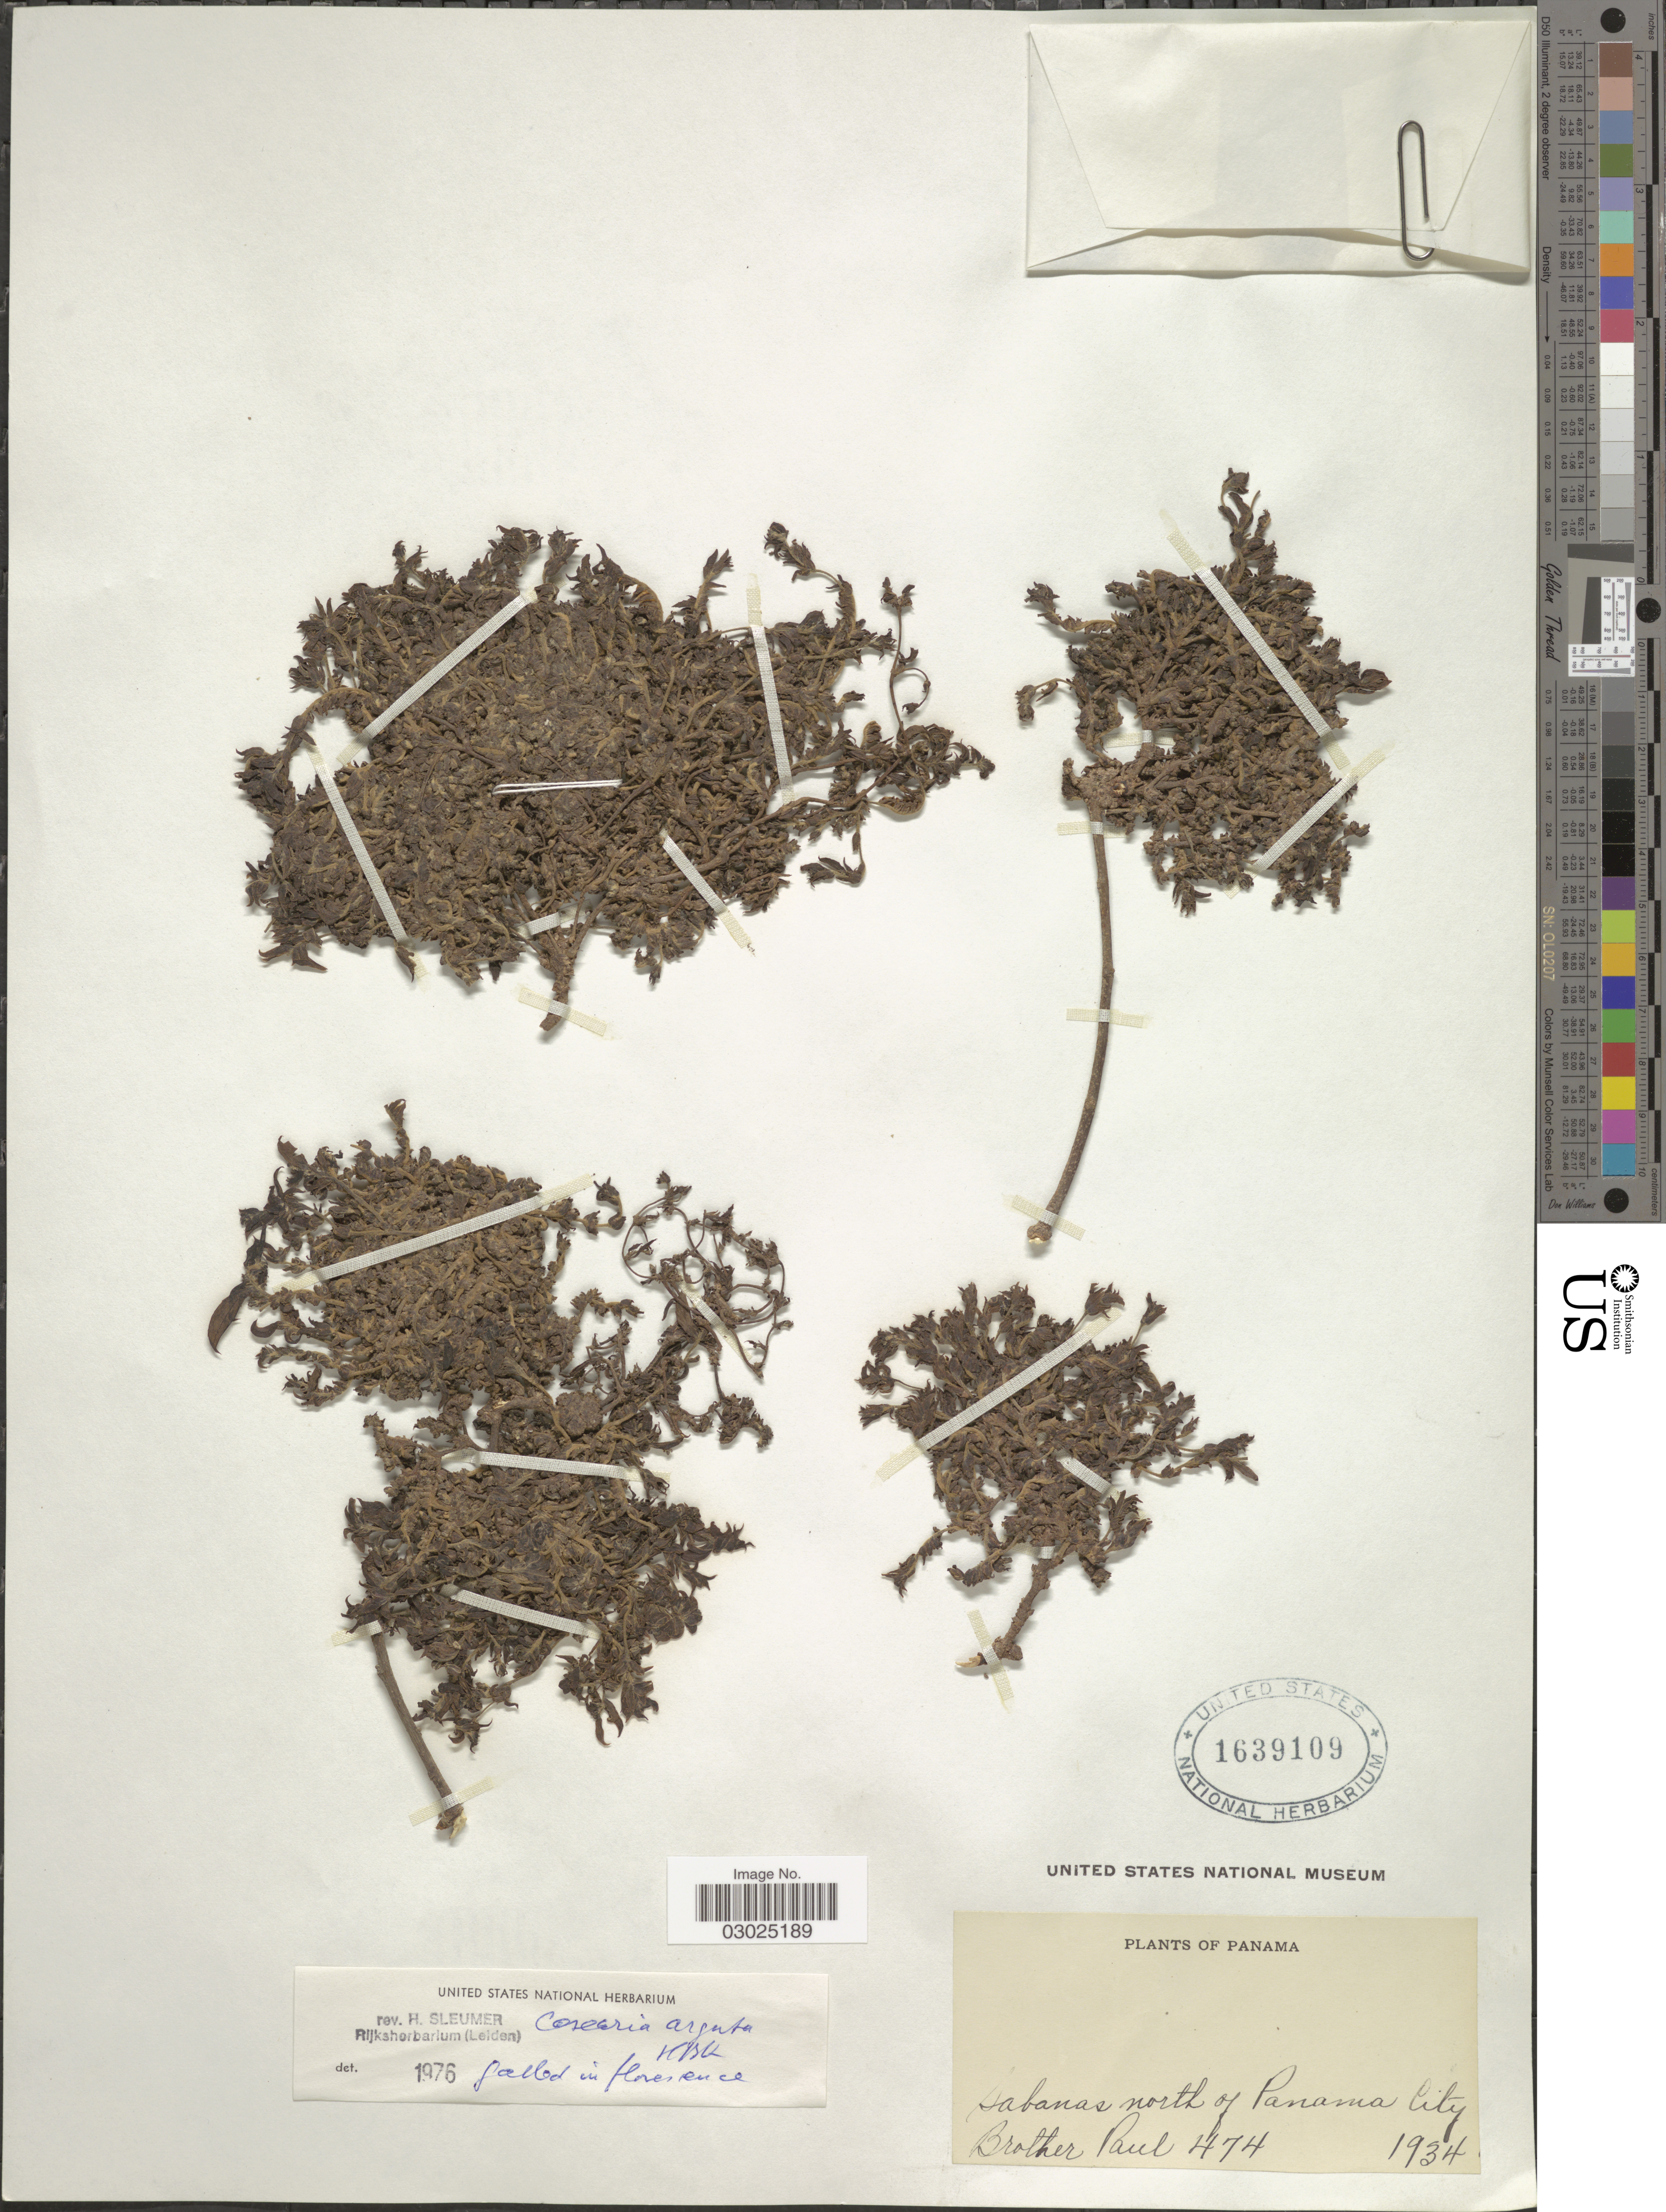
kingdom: Plantae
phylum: Tracheophyta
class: Magnoliopsida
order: Malpighiales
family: Salicaceae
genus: Casearia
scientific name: Casearia arguta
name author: Kunth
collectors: B. Paul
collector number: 474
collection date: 1934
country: Panama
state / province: Panamá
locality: Sabanas north of Panama City.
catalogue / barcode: US 1639109